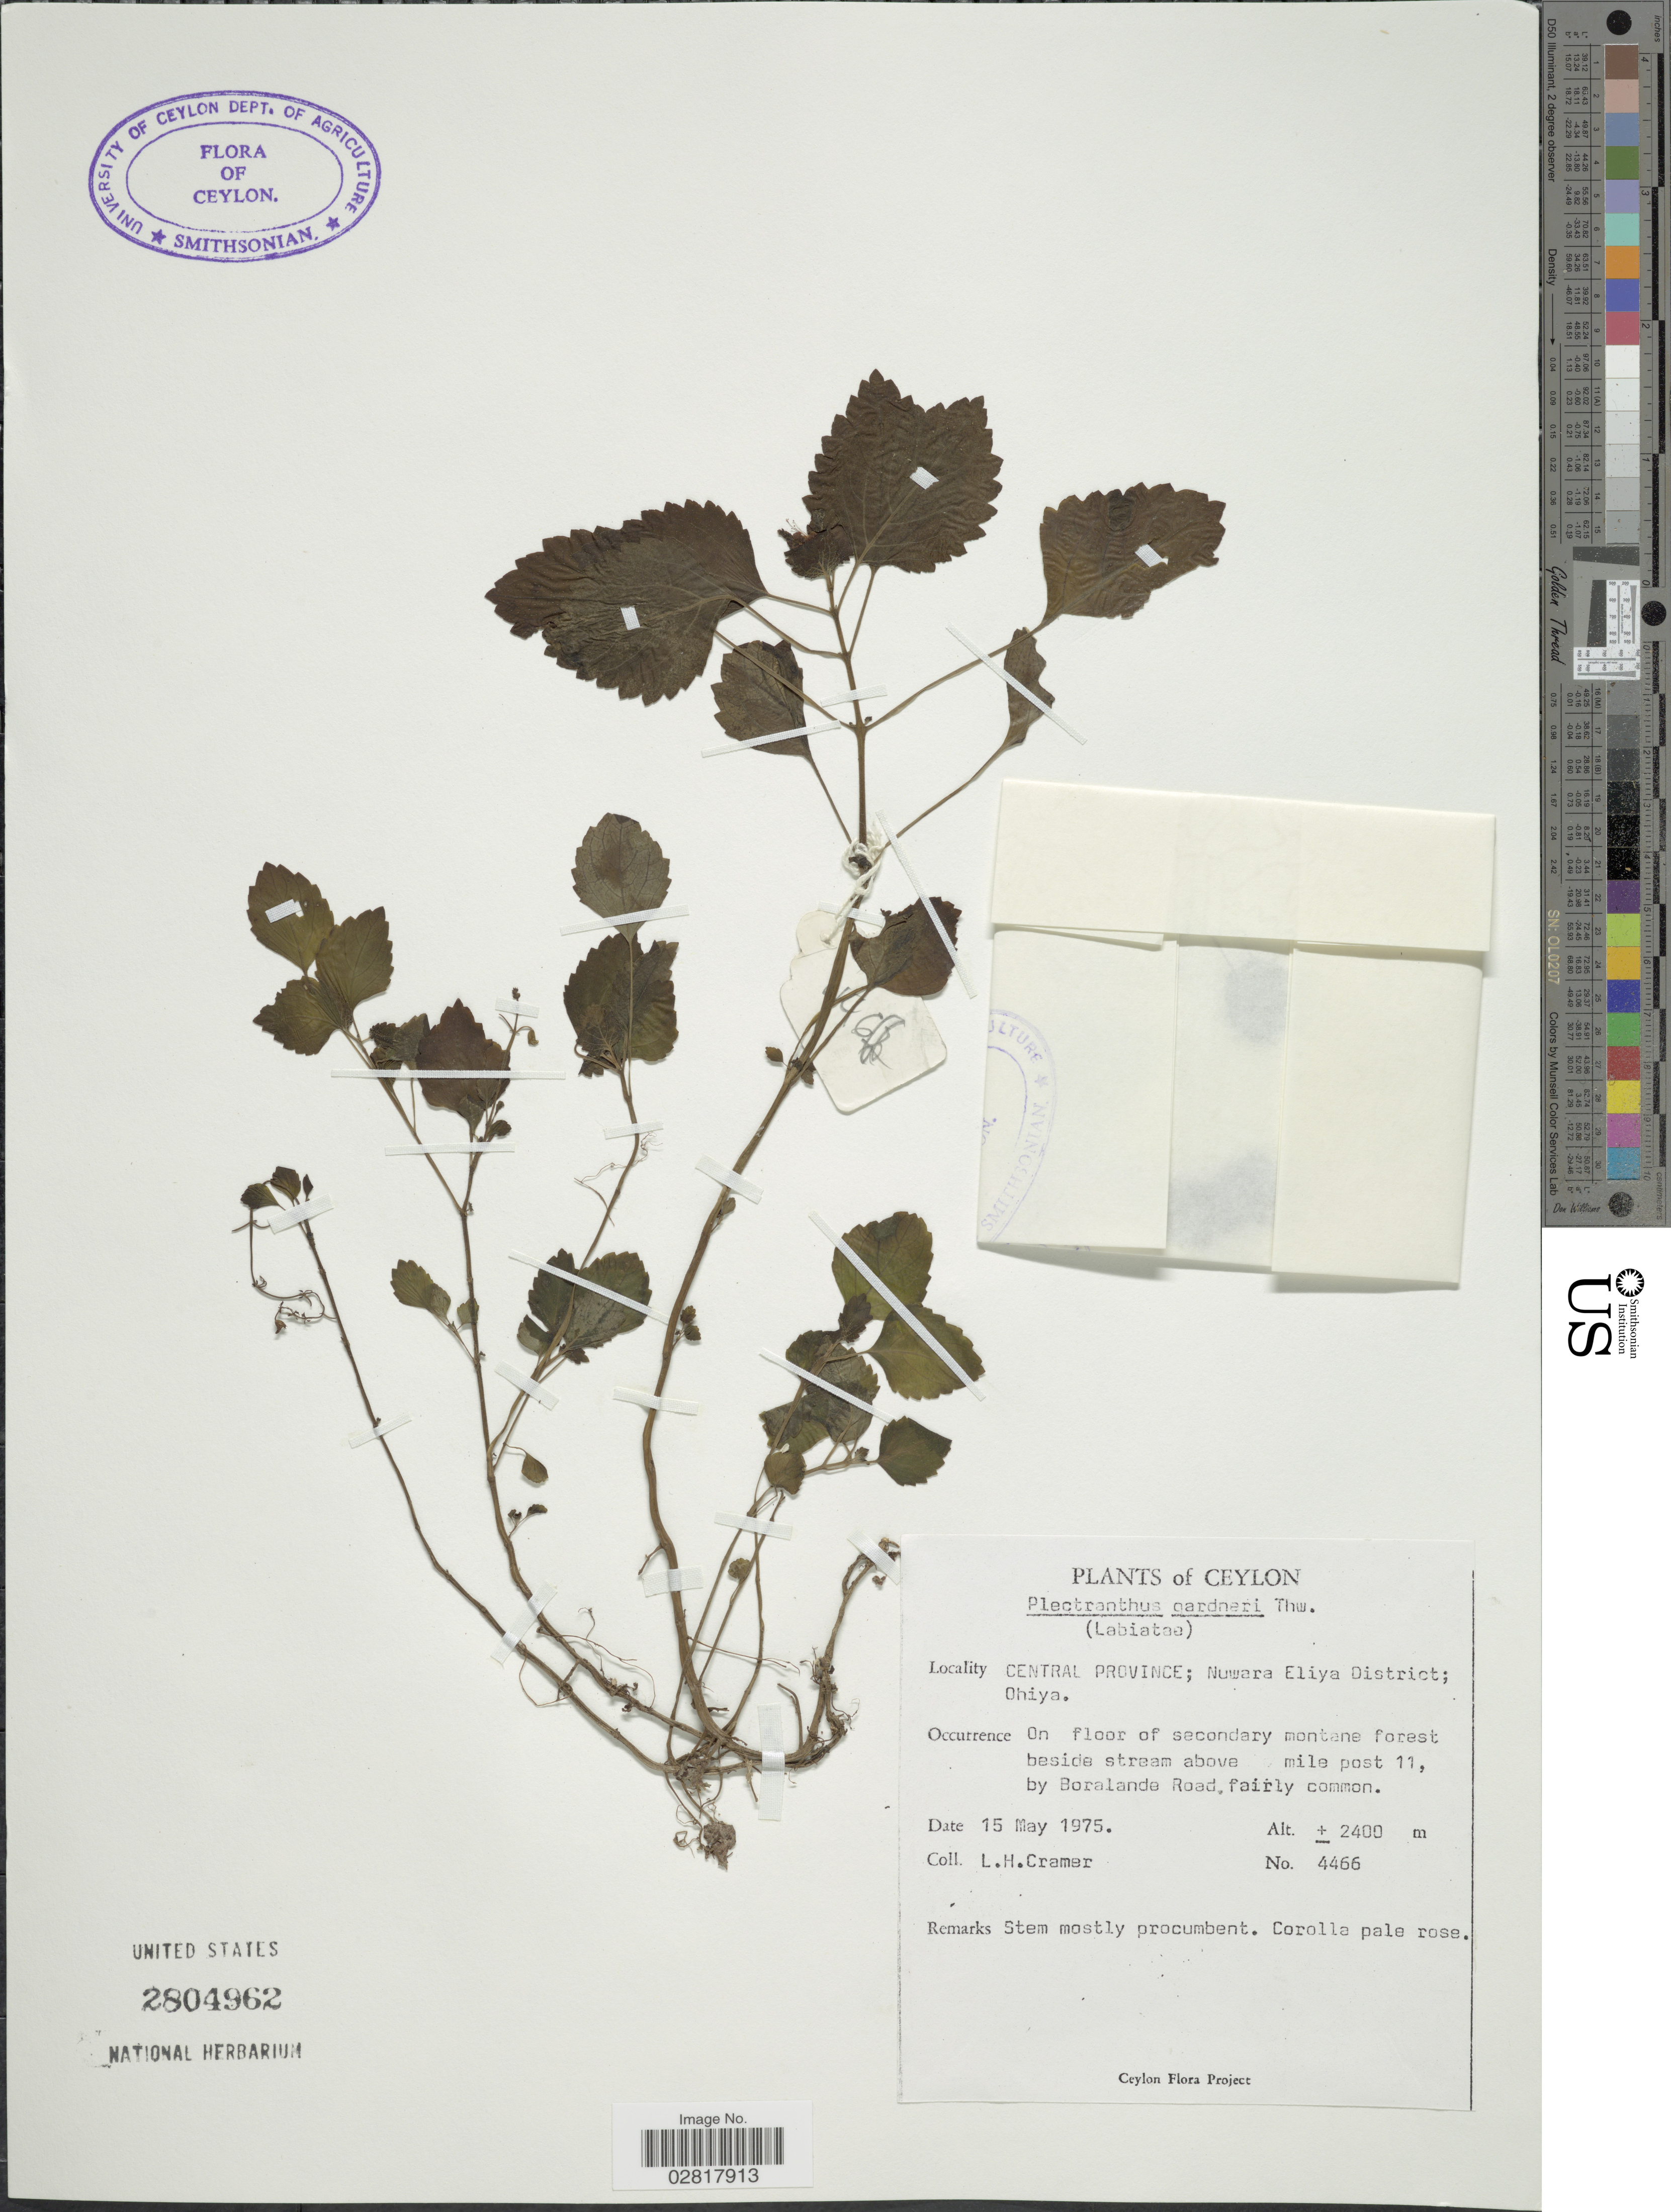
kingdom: Plantae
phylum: Tracheophyta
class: Magnoliopsida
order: Lamiales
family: Lamiaceae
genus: Plectranthus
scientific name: Plectranthus gardneri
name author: Thwaites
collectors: L. H. Cramer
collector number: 4466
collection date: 1975-05-15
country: Sri Lanka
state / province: Central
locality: Ceylon. Nuwara Eliya District; Ohiya. On floor of secondary montane forest beside stream above mile post 11, by Boralande Road.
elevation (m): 2400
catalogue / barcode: US 2804962